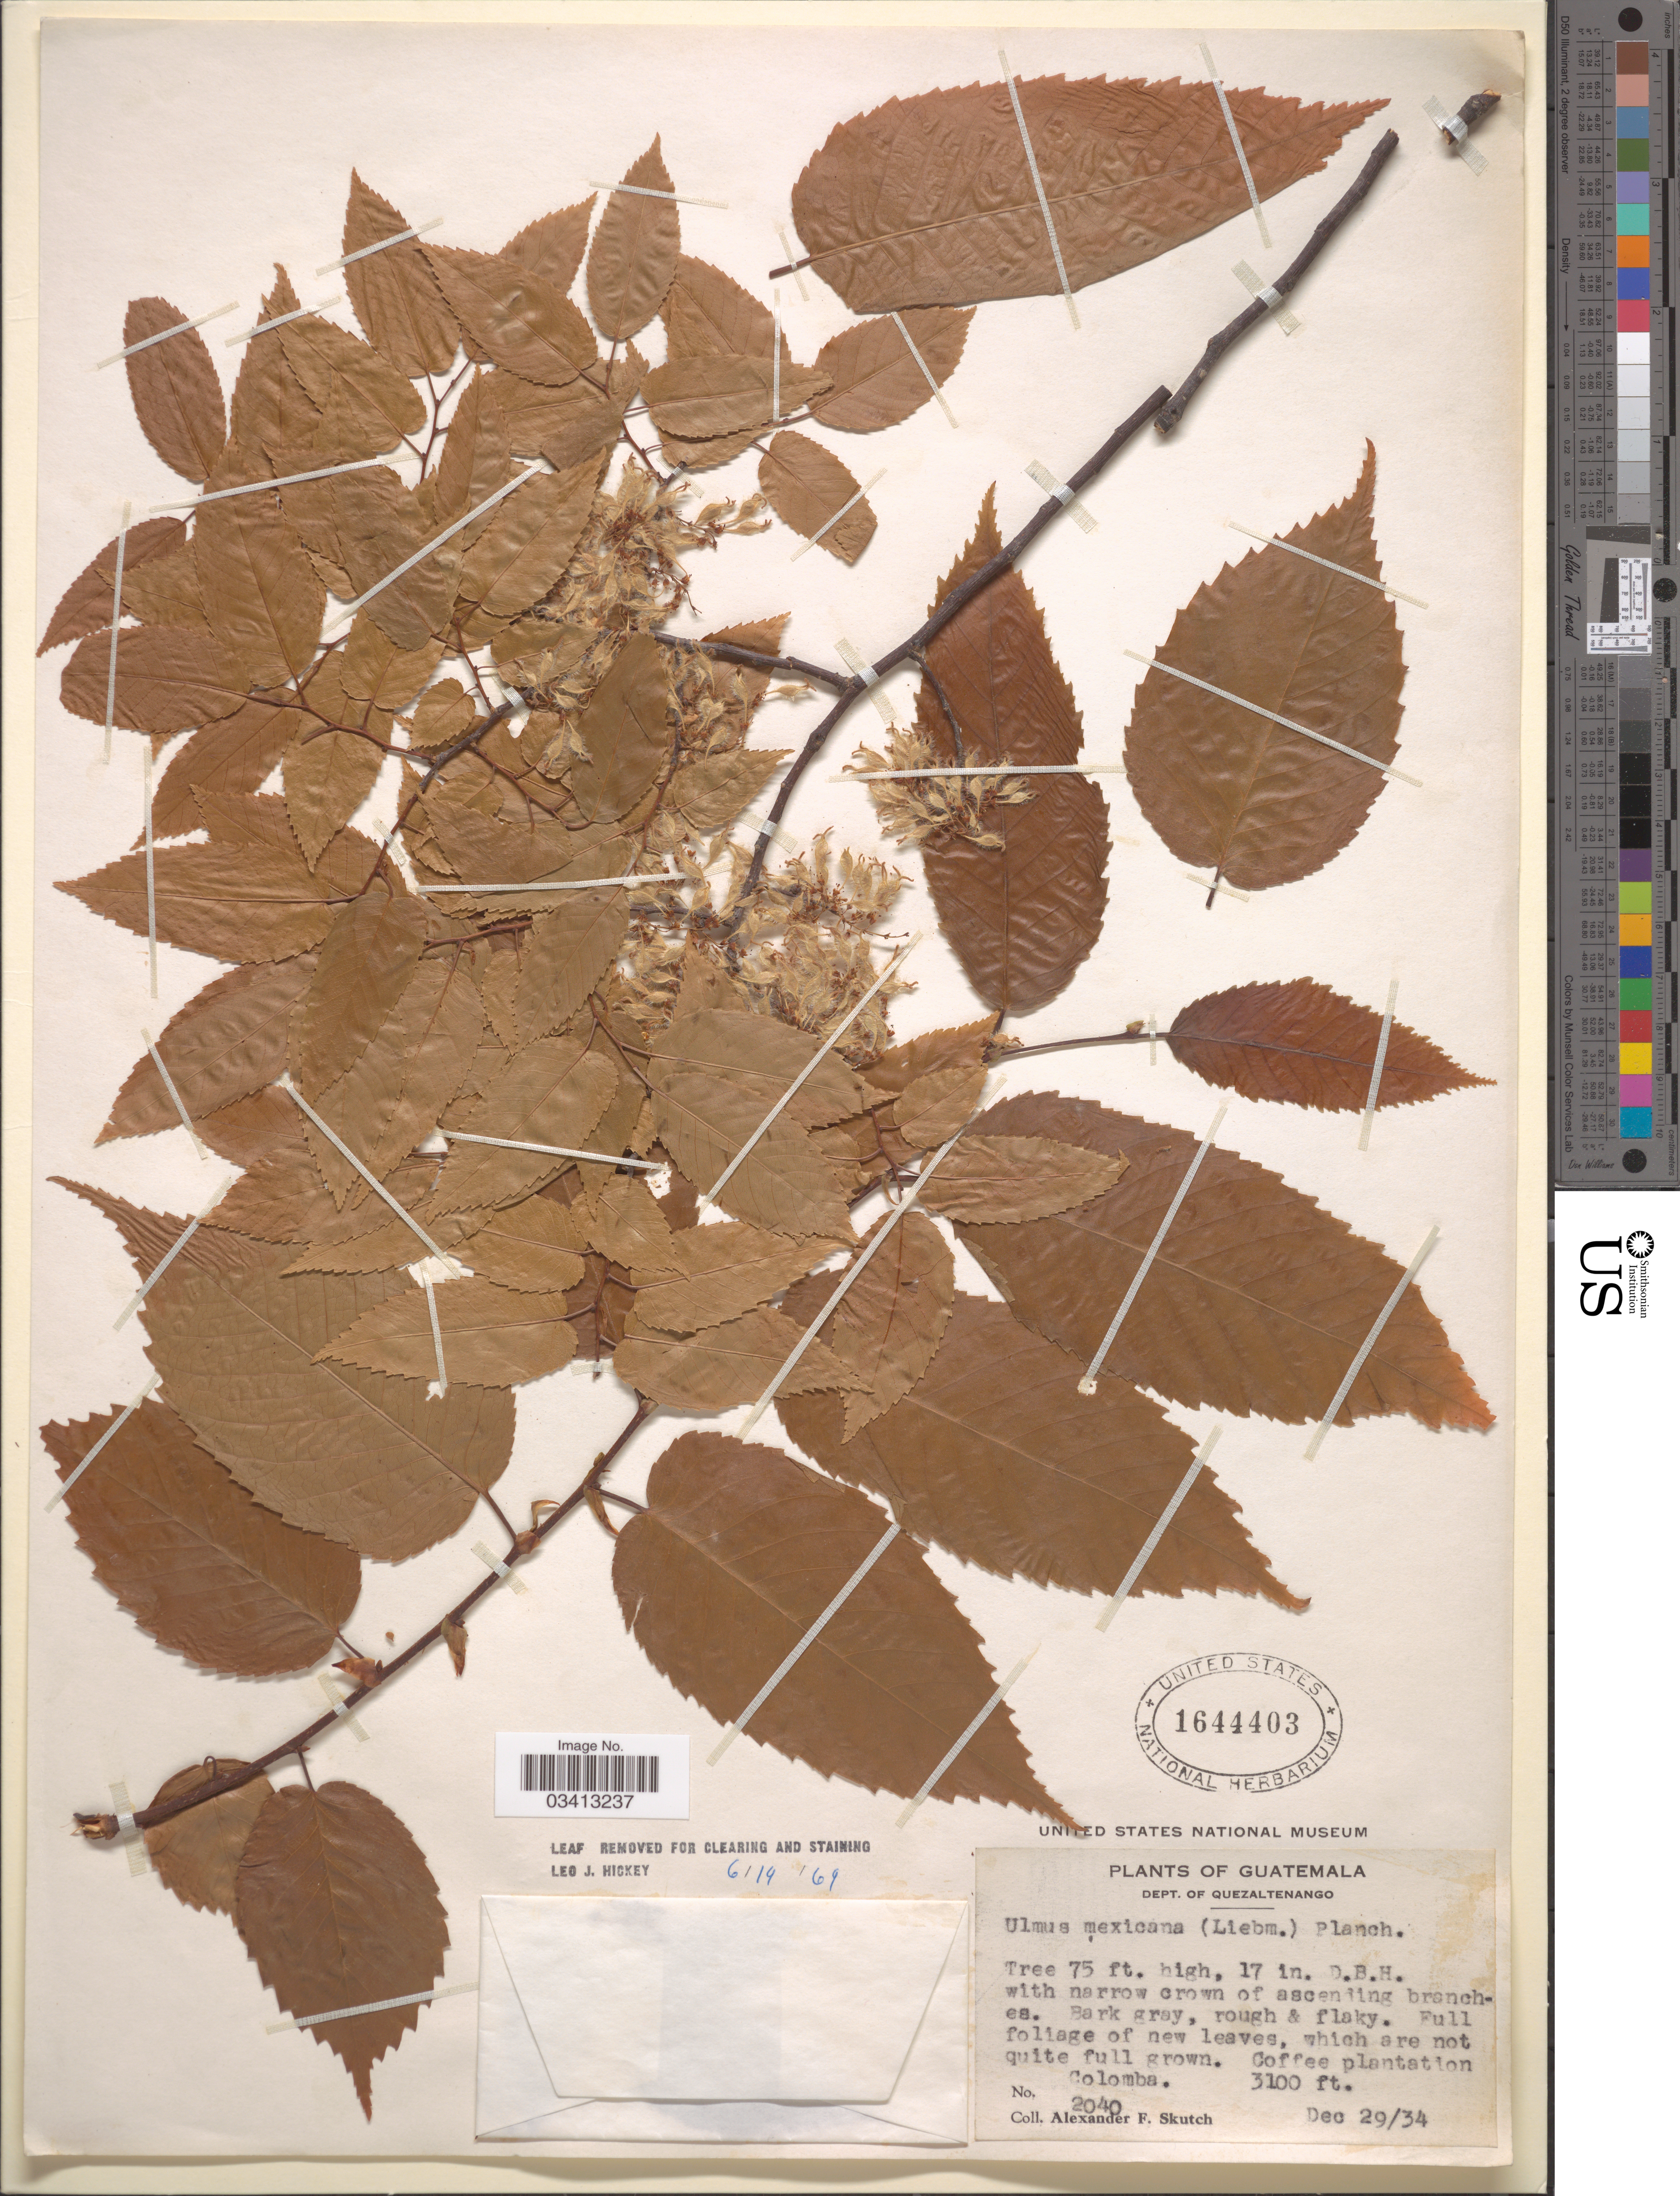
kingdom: Plantae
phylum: Tracheophyta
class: Magnoliopsida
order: Rosales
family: Ulmaceae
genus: Ulmus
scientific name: Ulmus mexicana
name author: (Liebm.) Planch.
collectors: A. F. Skutch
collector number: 2040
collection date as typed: Transcribed d/m/y: 29/12/34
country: Guatemala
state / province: Quetzaltenango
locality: Dept. of Quezaltenango. Coffee plantation Colomba.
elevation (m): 945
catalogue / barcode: US 1644403